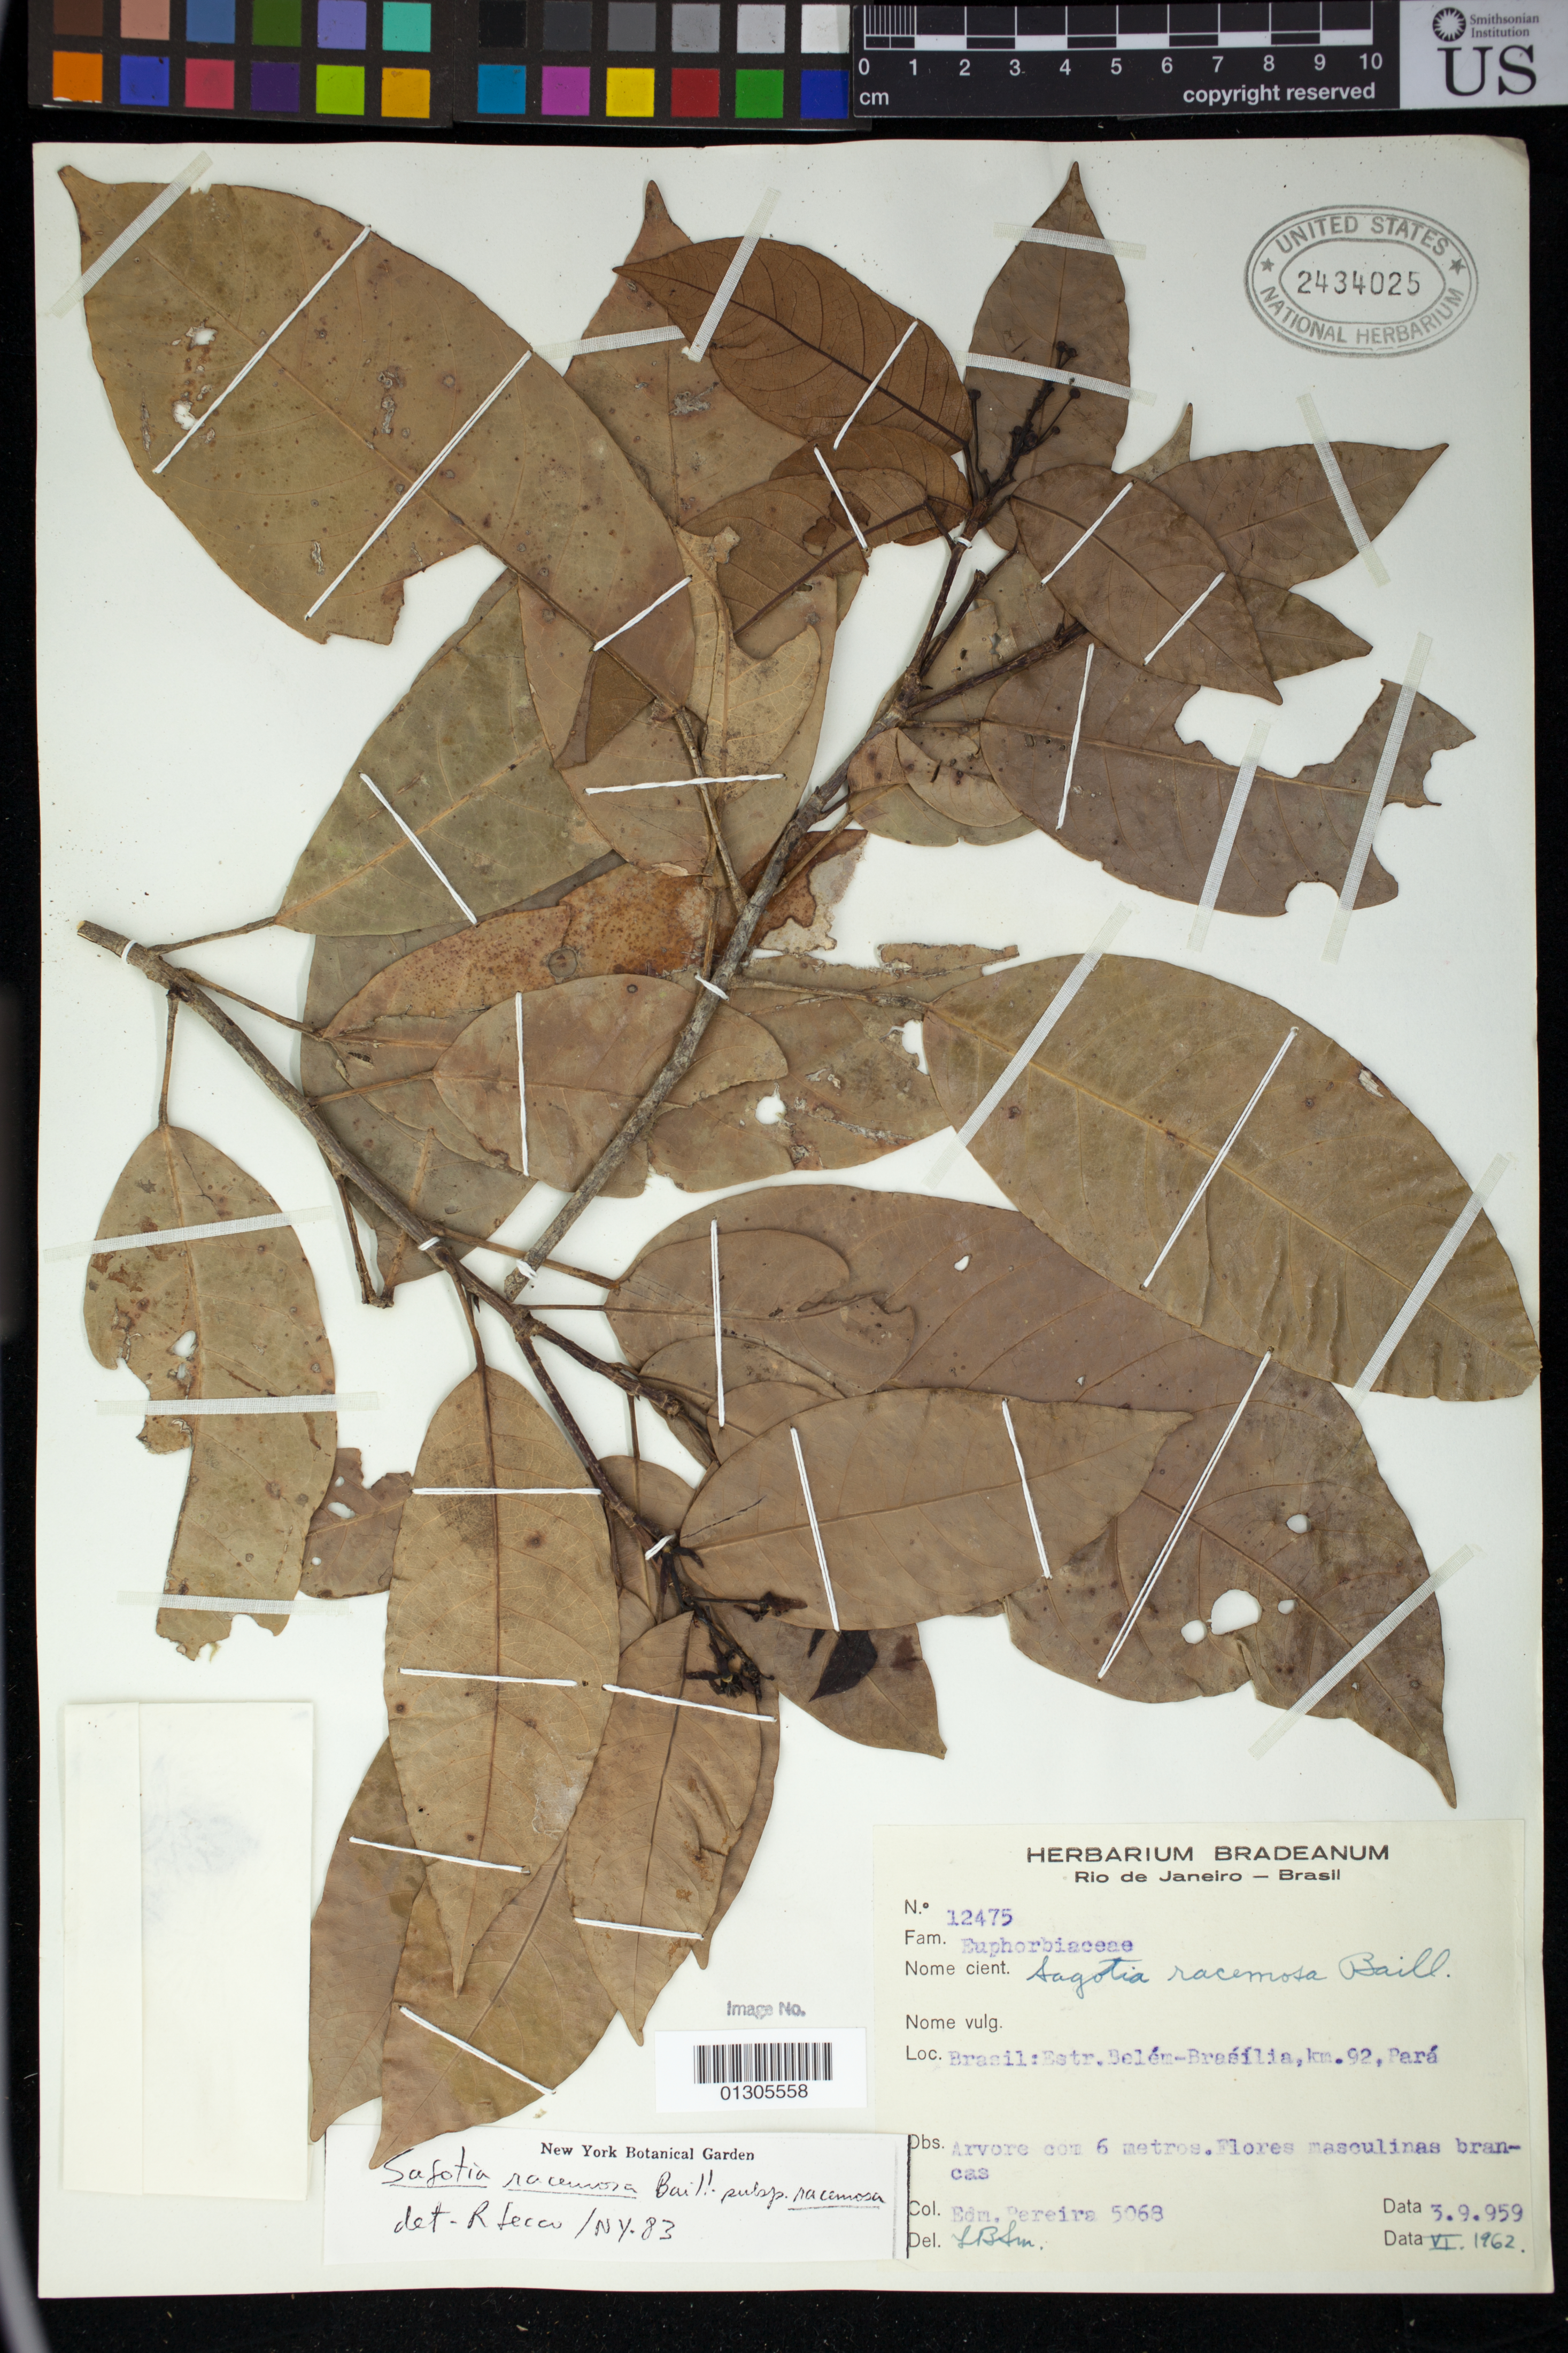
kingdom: Plantae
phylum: Tracheophyta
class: Magnoliopsida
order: Malpighiales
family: Euphorbiaceae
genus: Sagotia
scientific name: Sagotia racemosa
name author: Baill.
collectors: E. Pereira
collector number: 5068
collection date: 1959-09-03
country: Brazil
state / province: Pará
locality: Belem-Brasilia, km. 92.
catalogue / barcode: US 2434025